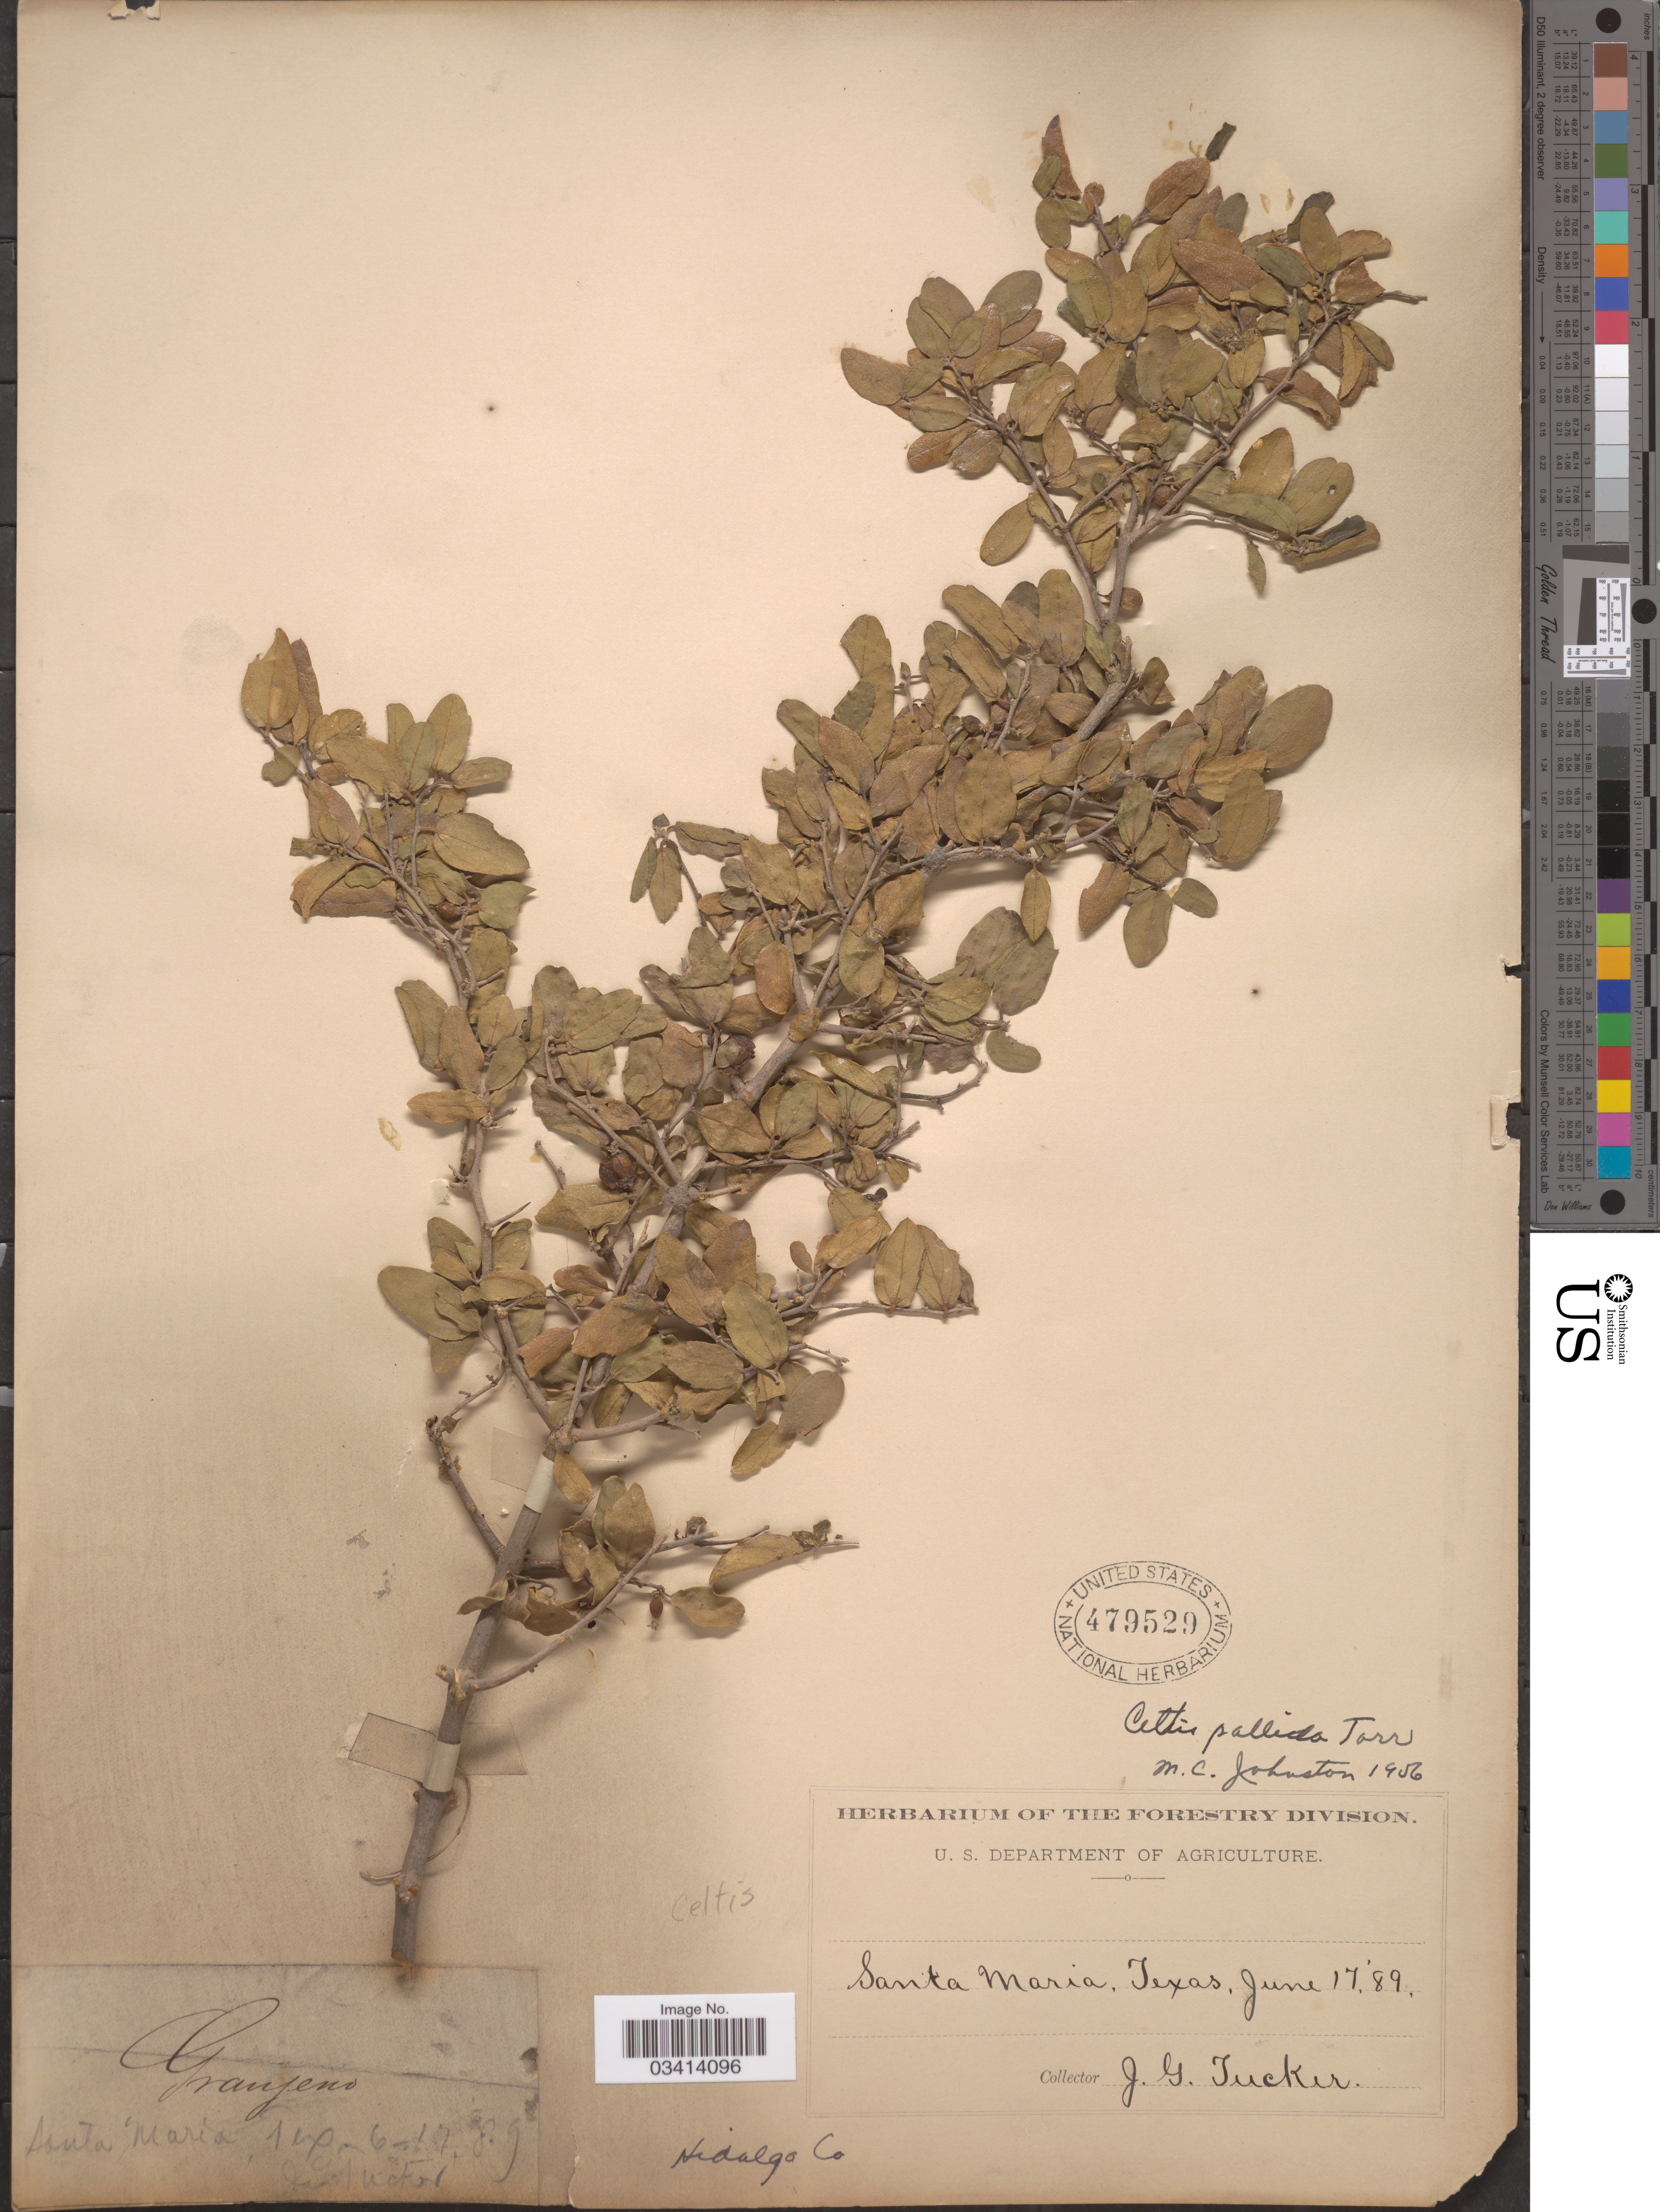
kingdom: Plantae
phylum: Tracheophyta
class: Magnoliopsida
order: Rosales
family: Cannabaceae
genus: Celtis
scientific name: Celtis pallida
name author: Torr. in Emory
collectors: J. G. Tucker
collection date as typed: Transcribed d/m/y: 17/6/89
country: United States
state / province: Texas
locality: Santa Maria. Hidalgo Co.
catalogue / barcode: US 479529